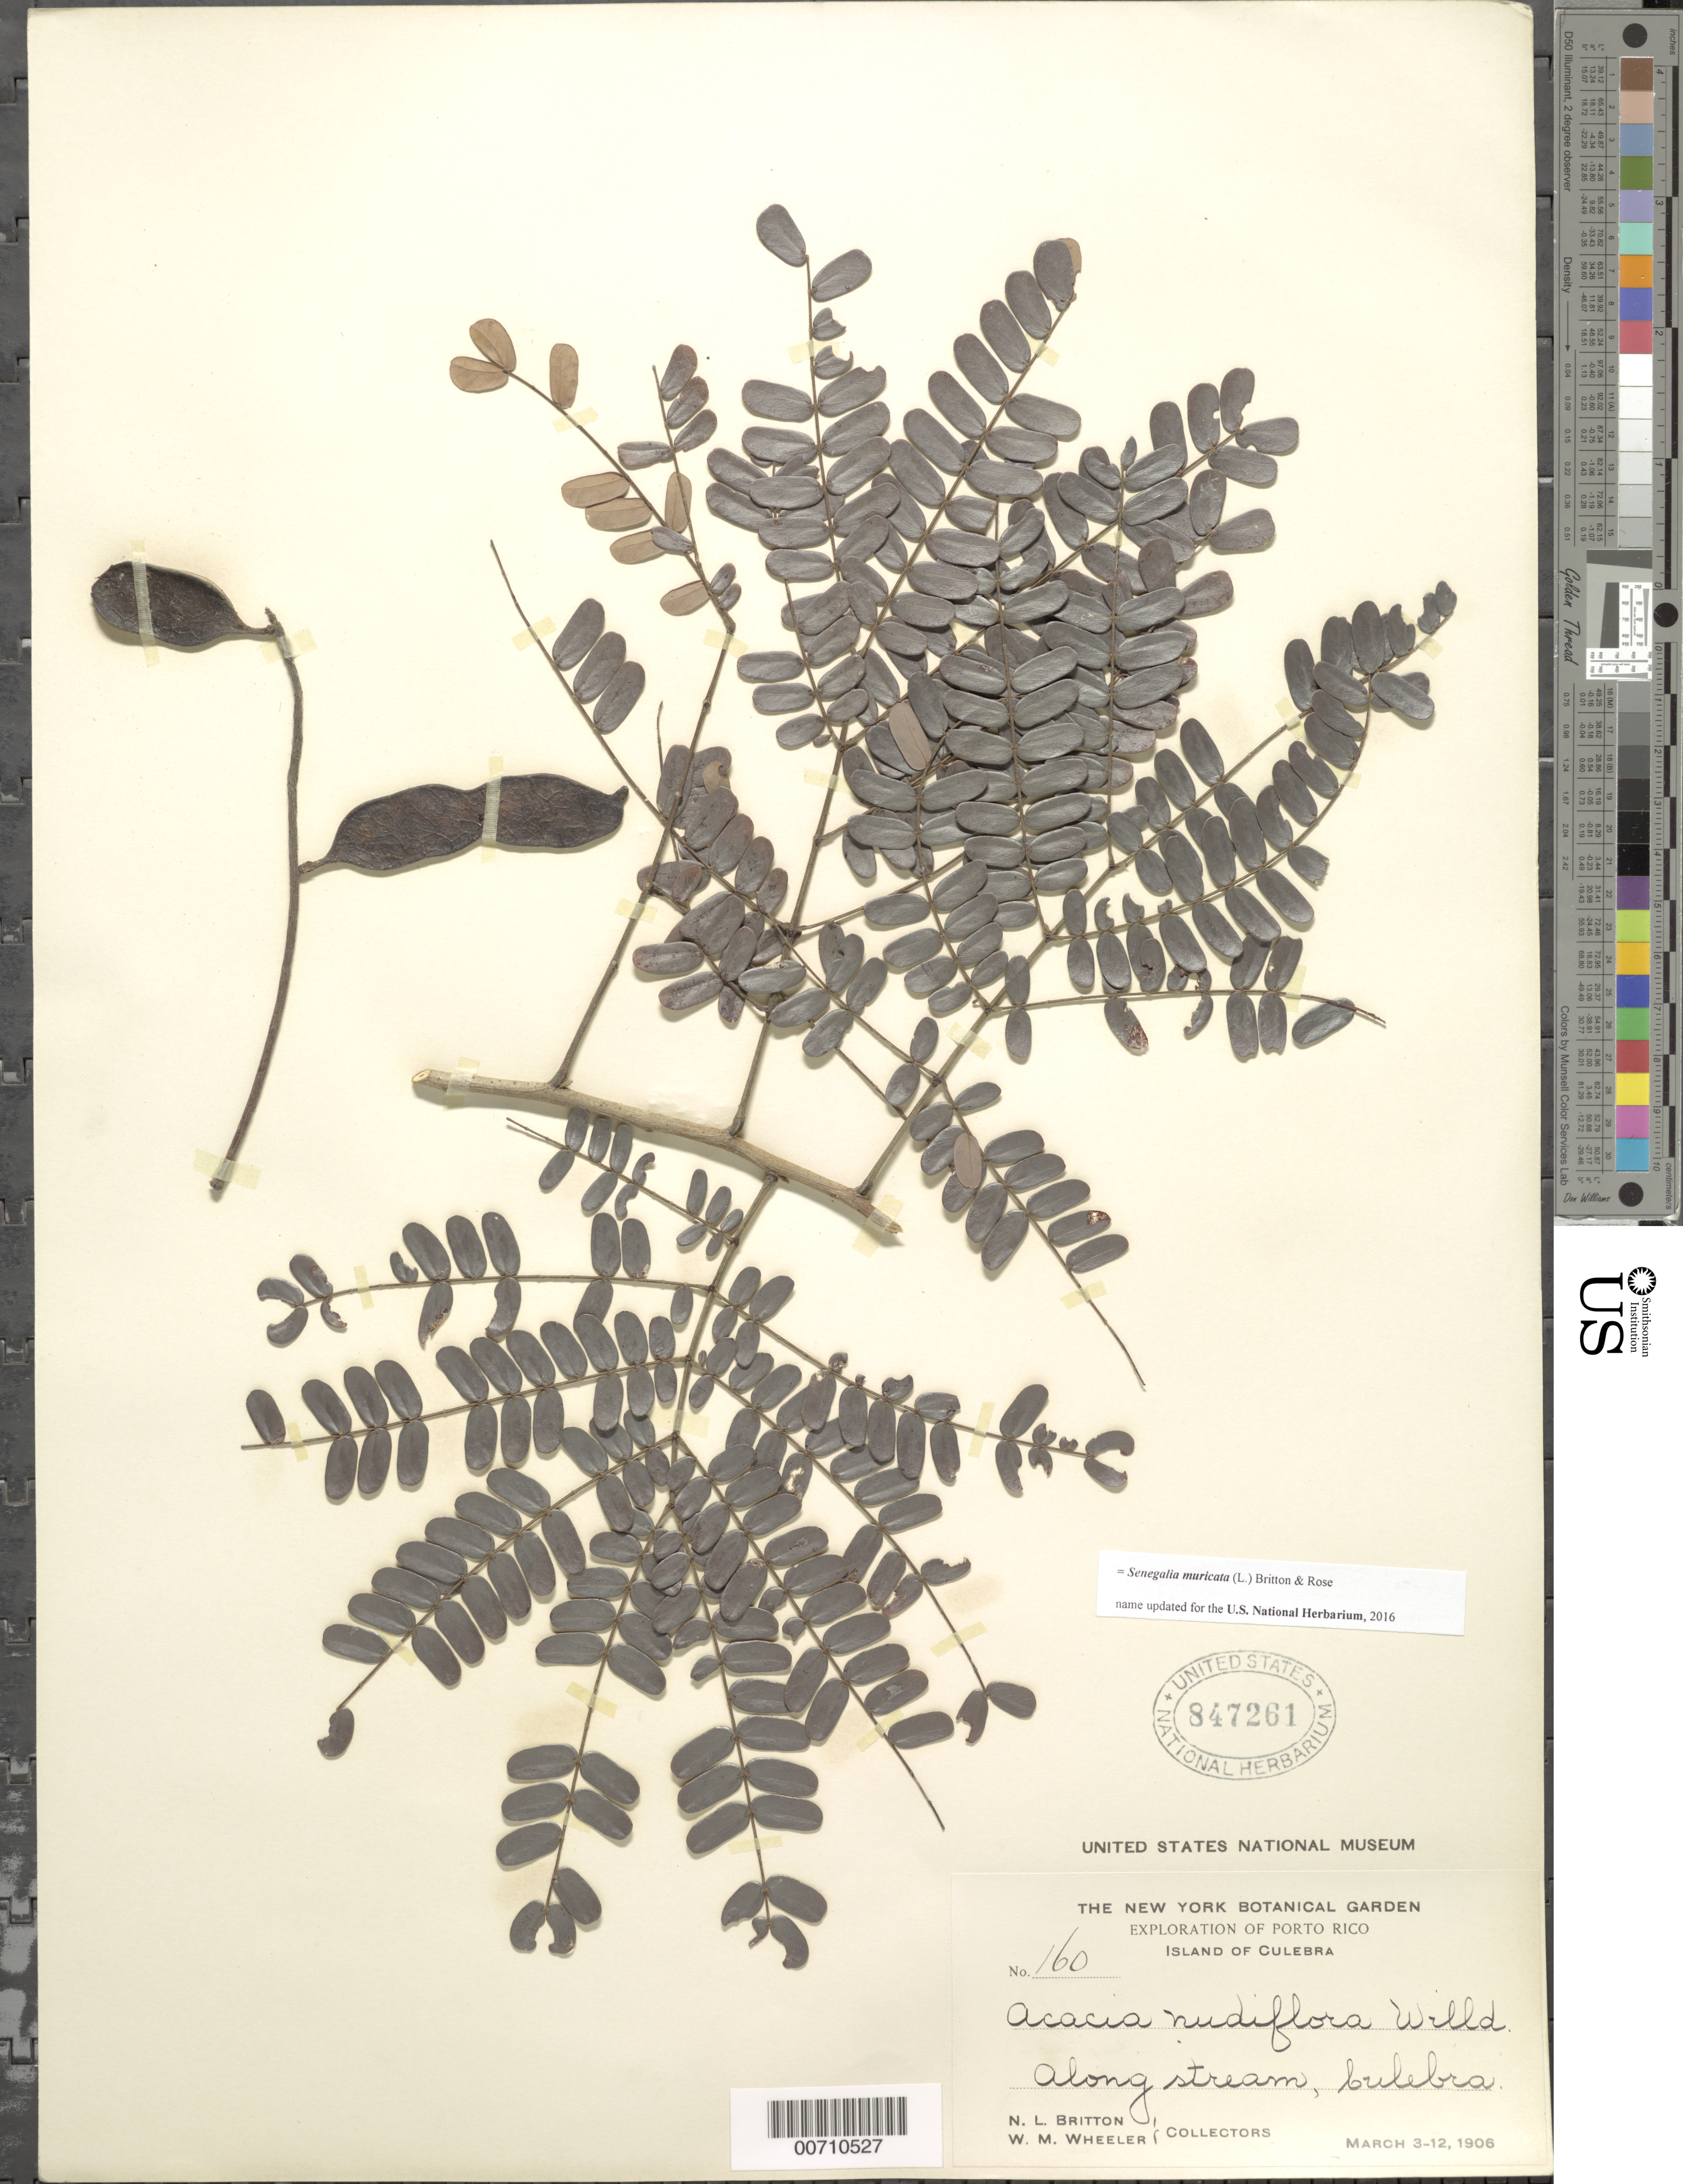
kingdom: Plantae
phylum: Tracheophyta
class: Magnoliopsida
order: Fabales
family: Fabaceae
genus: Parasenegalia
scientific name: Parasenegalia muricata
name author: (L.) Seigler & Ebinger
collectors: N. Britton & W. Wheeler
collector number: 160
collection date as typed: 03 Mar 1906 to 12 Mar 1906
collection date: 1906-03-03/1906-03-12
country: Puerto Rico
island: Culebra Island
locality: Culebra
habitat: Along stream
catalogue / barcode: US 847261